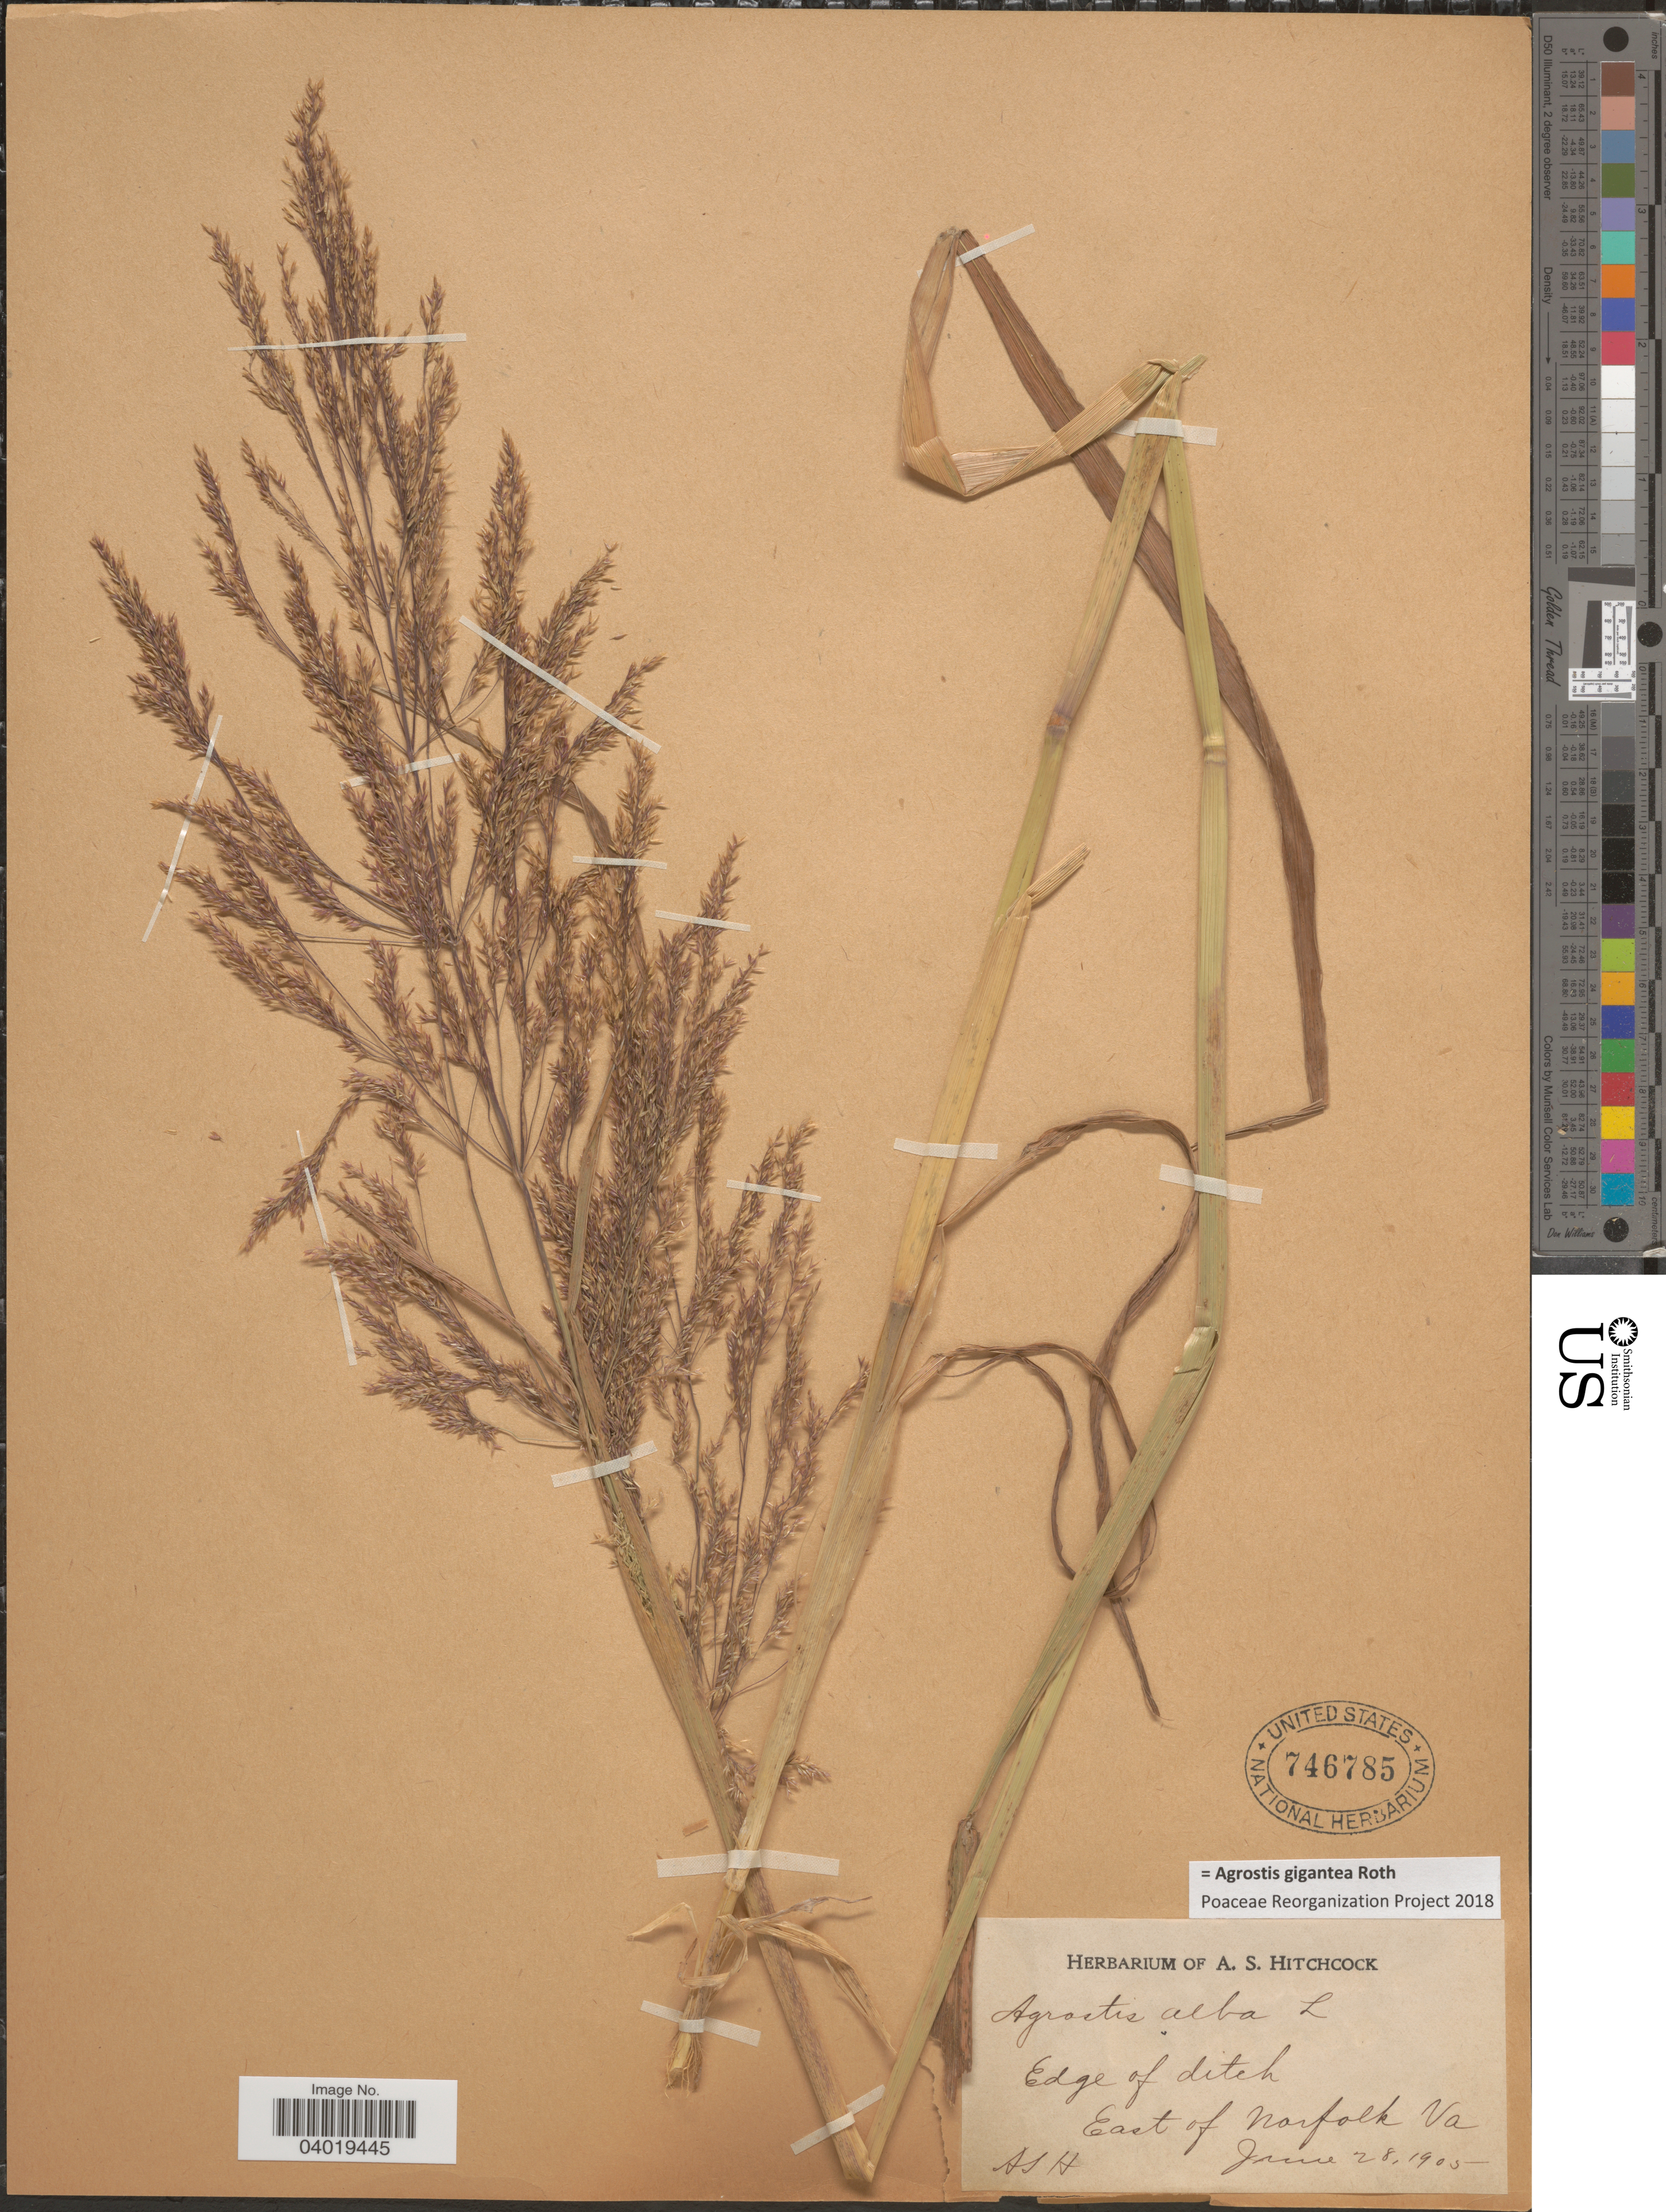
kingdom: Plantae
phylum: Tracheophyta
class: Liliopsida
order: Poales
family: Poaceae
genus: Agrostis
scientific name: Agrostis gigantea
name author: Roth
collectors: A. S. Hitchcock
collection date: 1905-06-28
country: United States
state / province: Virginia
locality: Edge of ditch. East of Norfolk, Va.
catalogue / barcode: US 746785